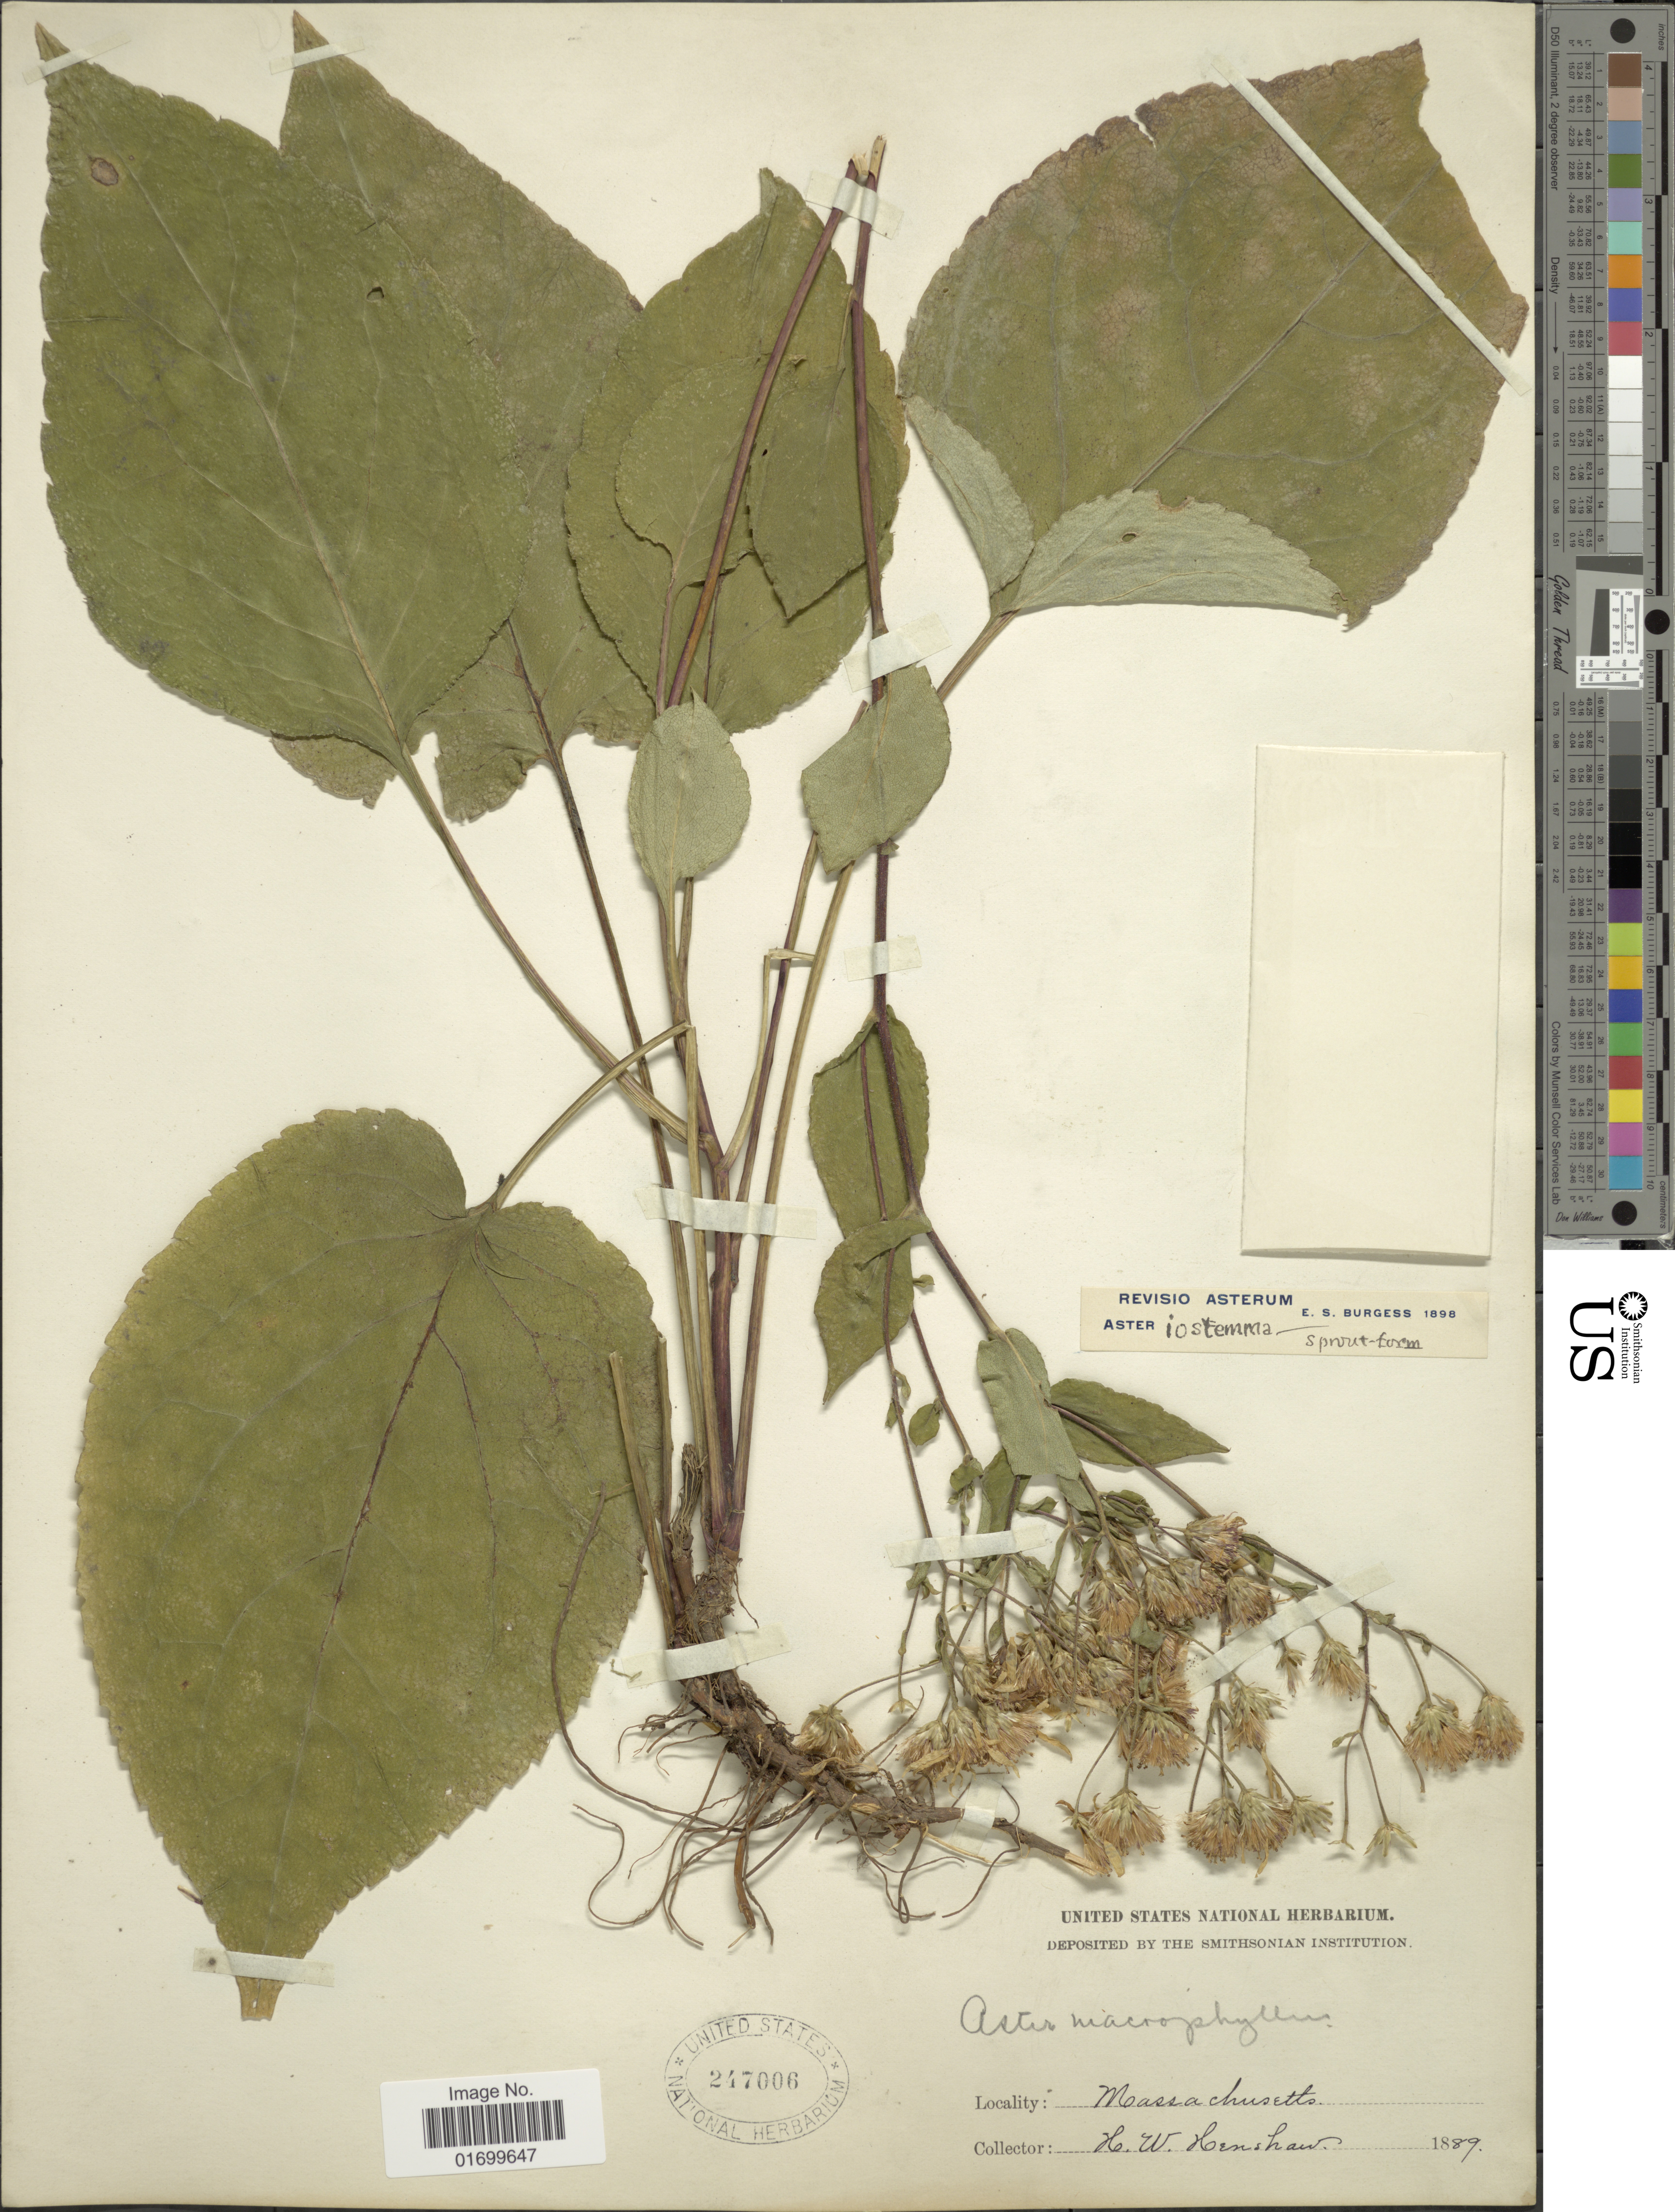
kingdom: Plantae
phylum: Tracheophyta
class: Magnoliopsida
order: Asterales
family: Asteraceae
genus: Aster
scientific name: Aster iostemma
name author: E.S. Burgess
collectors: H. Henshaw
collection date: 1889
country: United States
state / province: Massachusetts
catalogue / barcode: US 247006